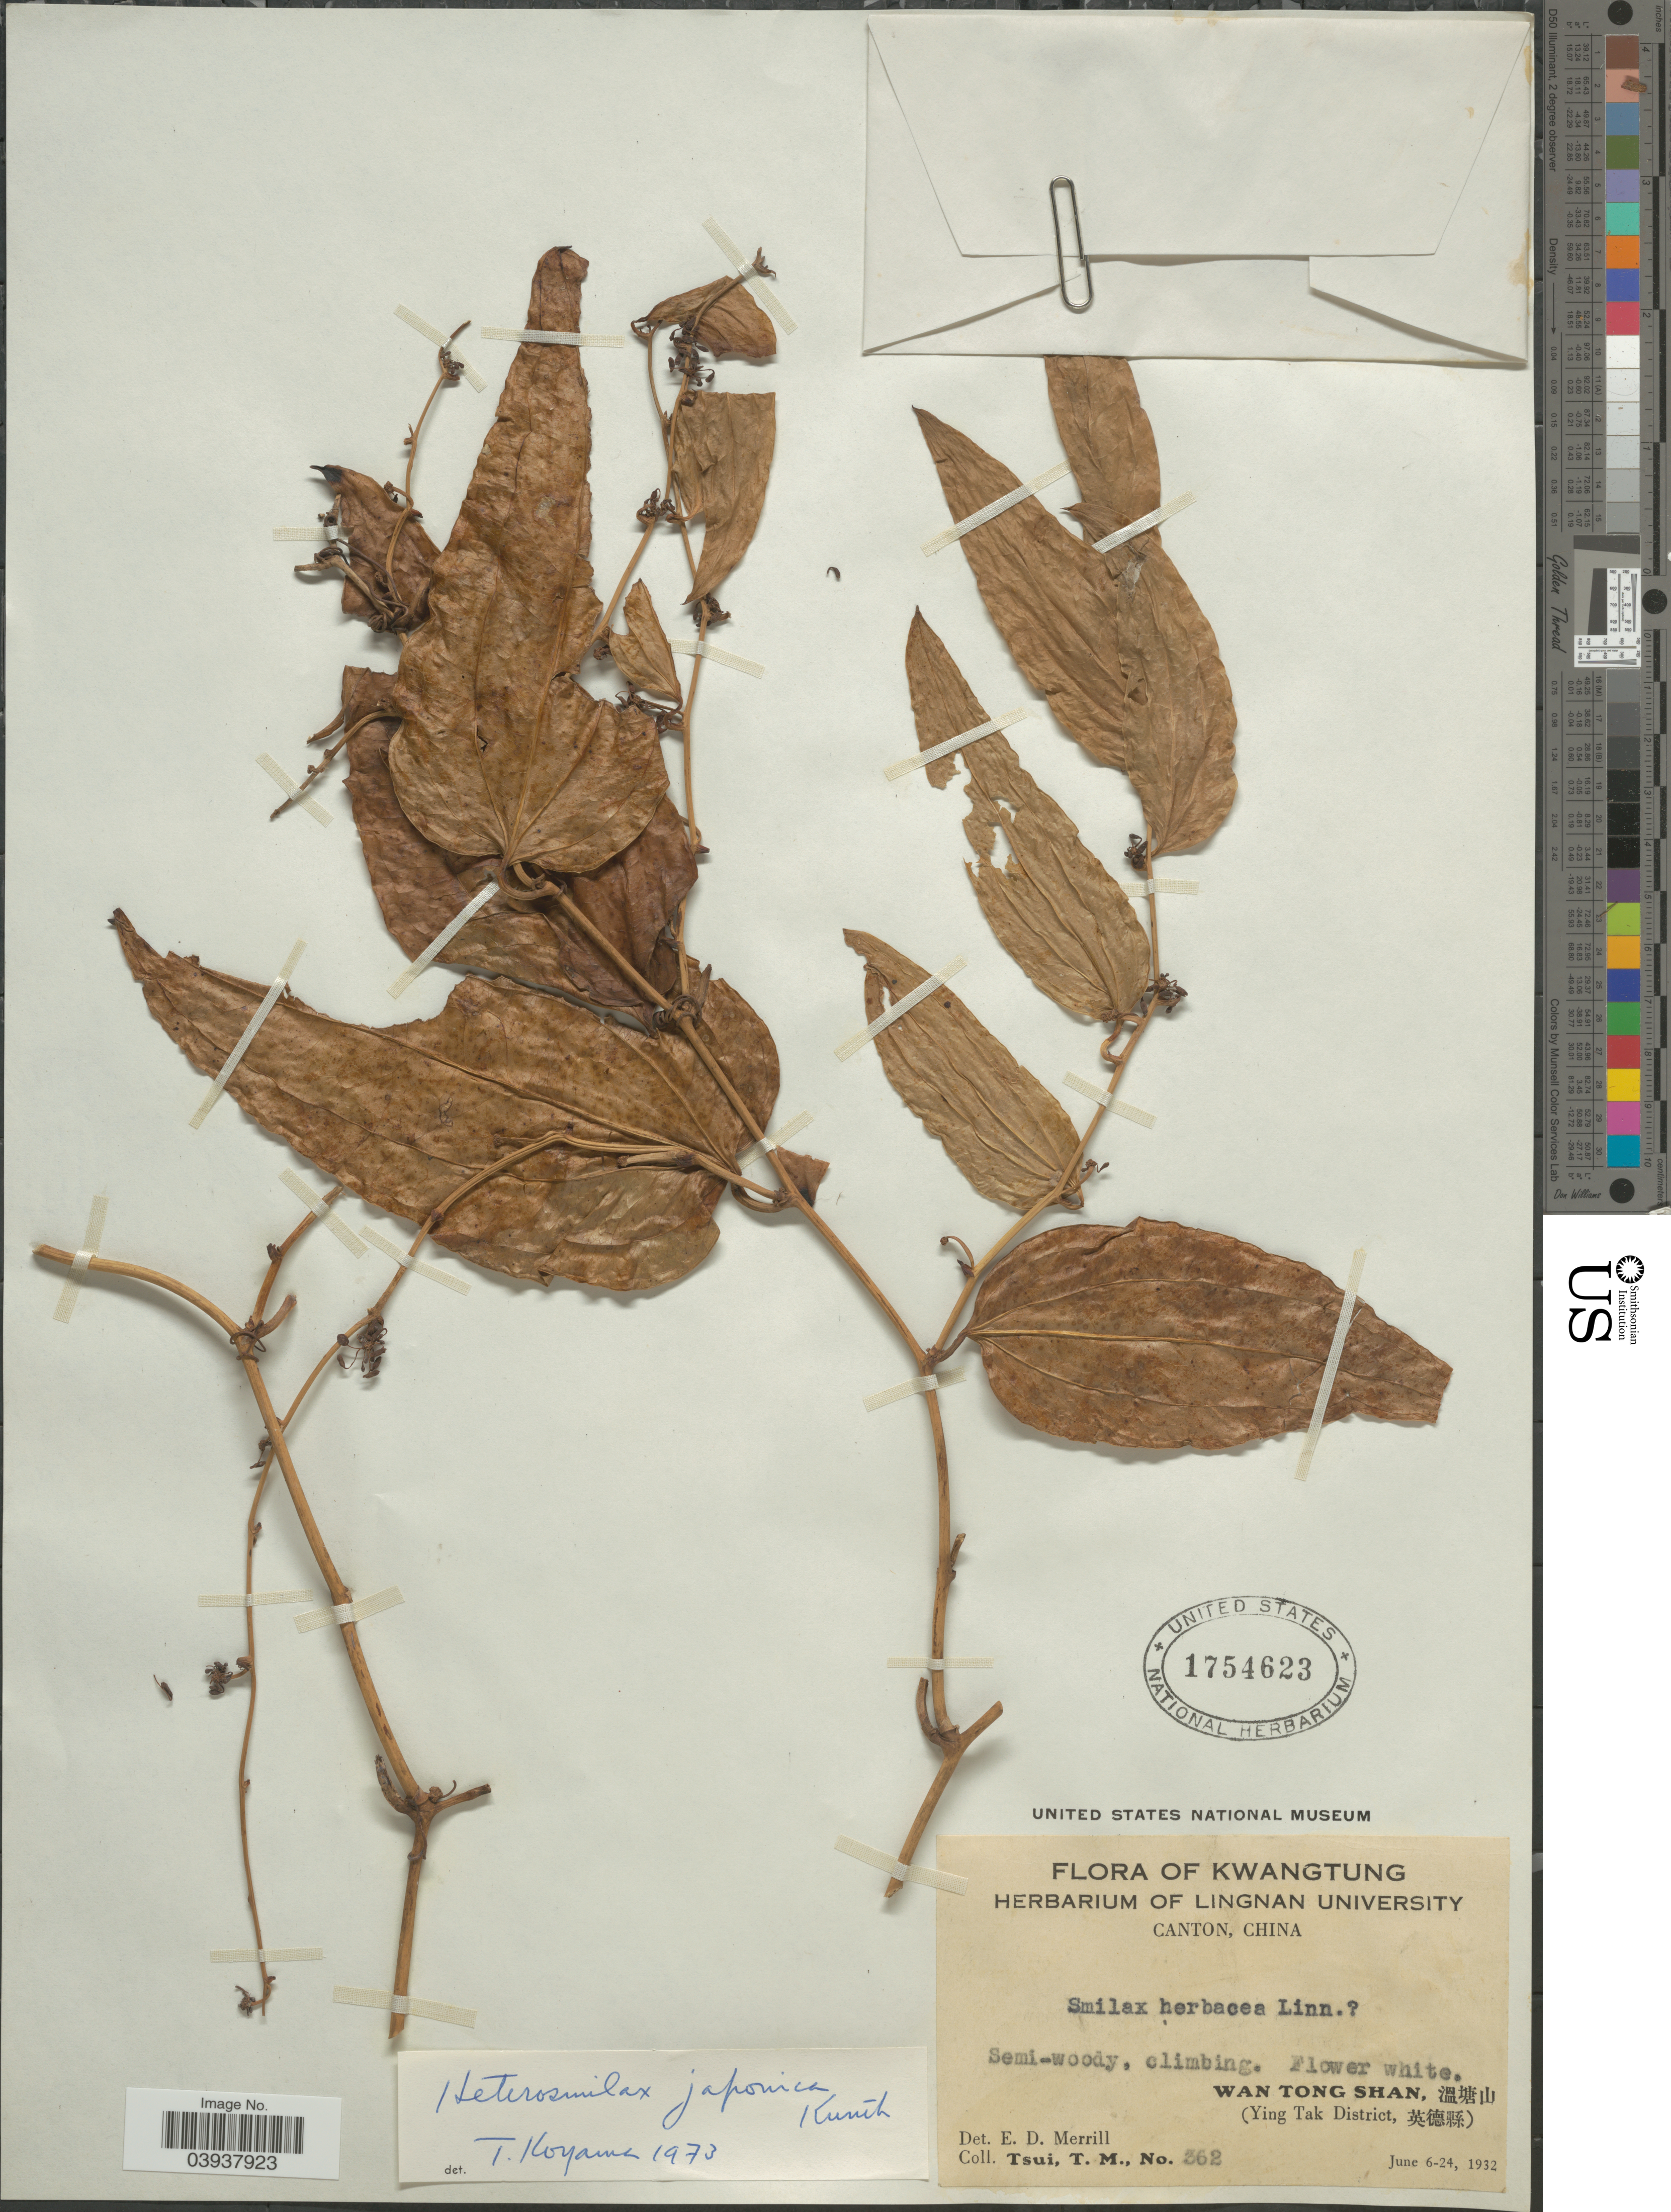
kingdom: Plantae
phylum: Tracheophyta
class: Liliopsida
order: Liliales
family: Smilacaceae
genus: Heterosmilax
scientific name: Heterosmilax japonica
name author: Kunth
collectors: T. Tsui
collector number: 362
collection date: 1932-06-06/1932-06-24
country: China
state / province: Guangdong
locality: Kwatung.Wan Tong Shan, (Ying Tak District.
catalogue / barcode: US 1754623